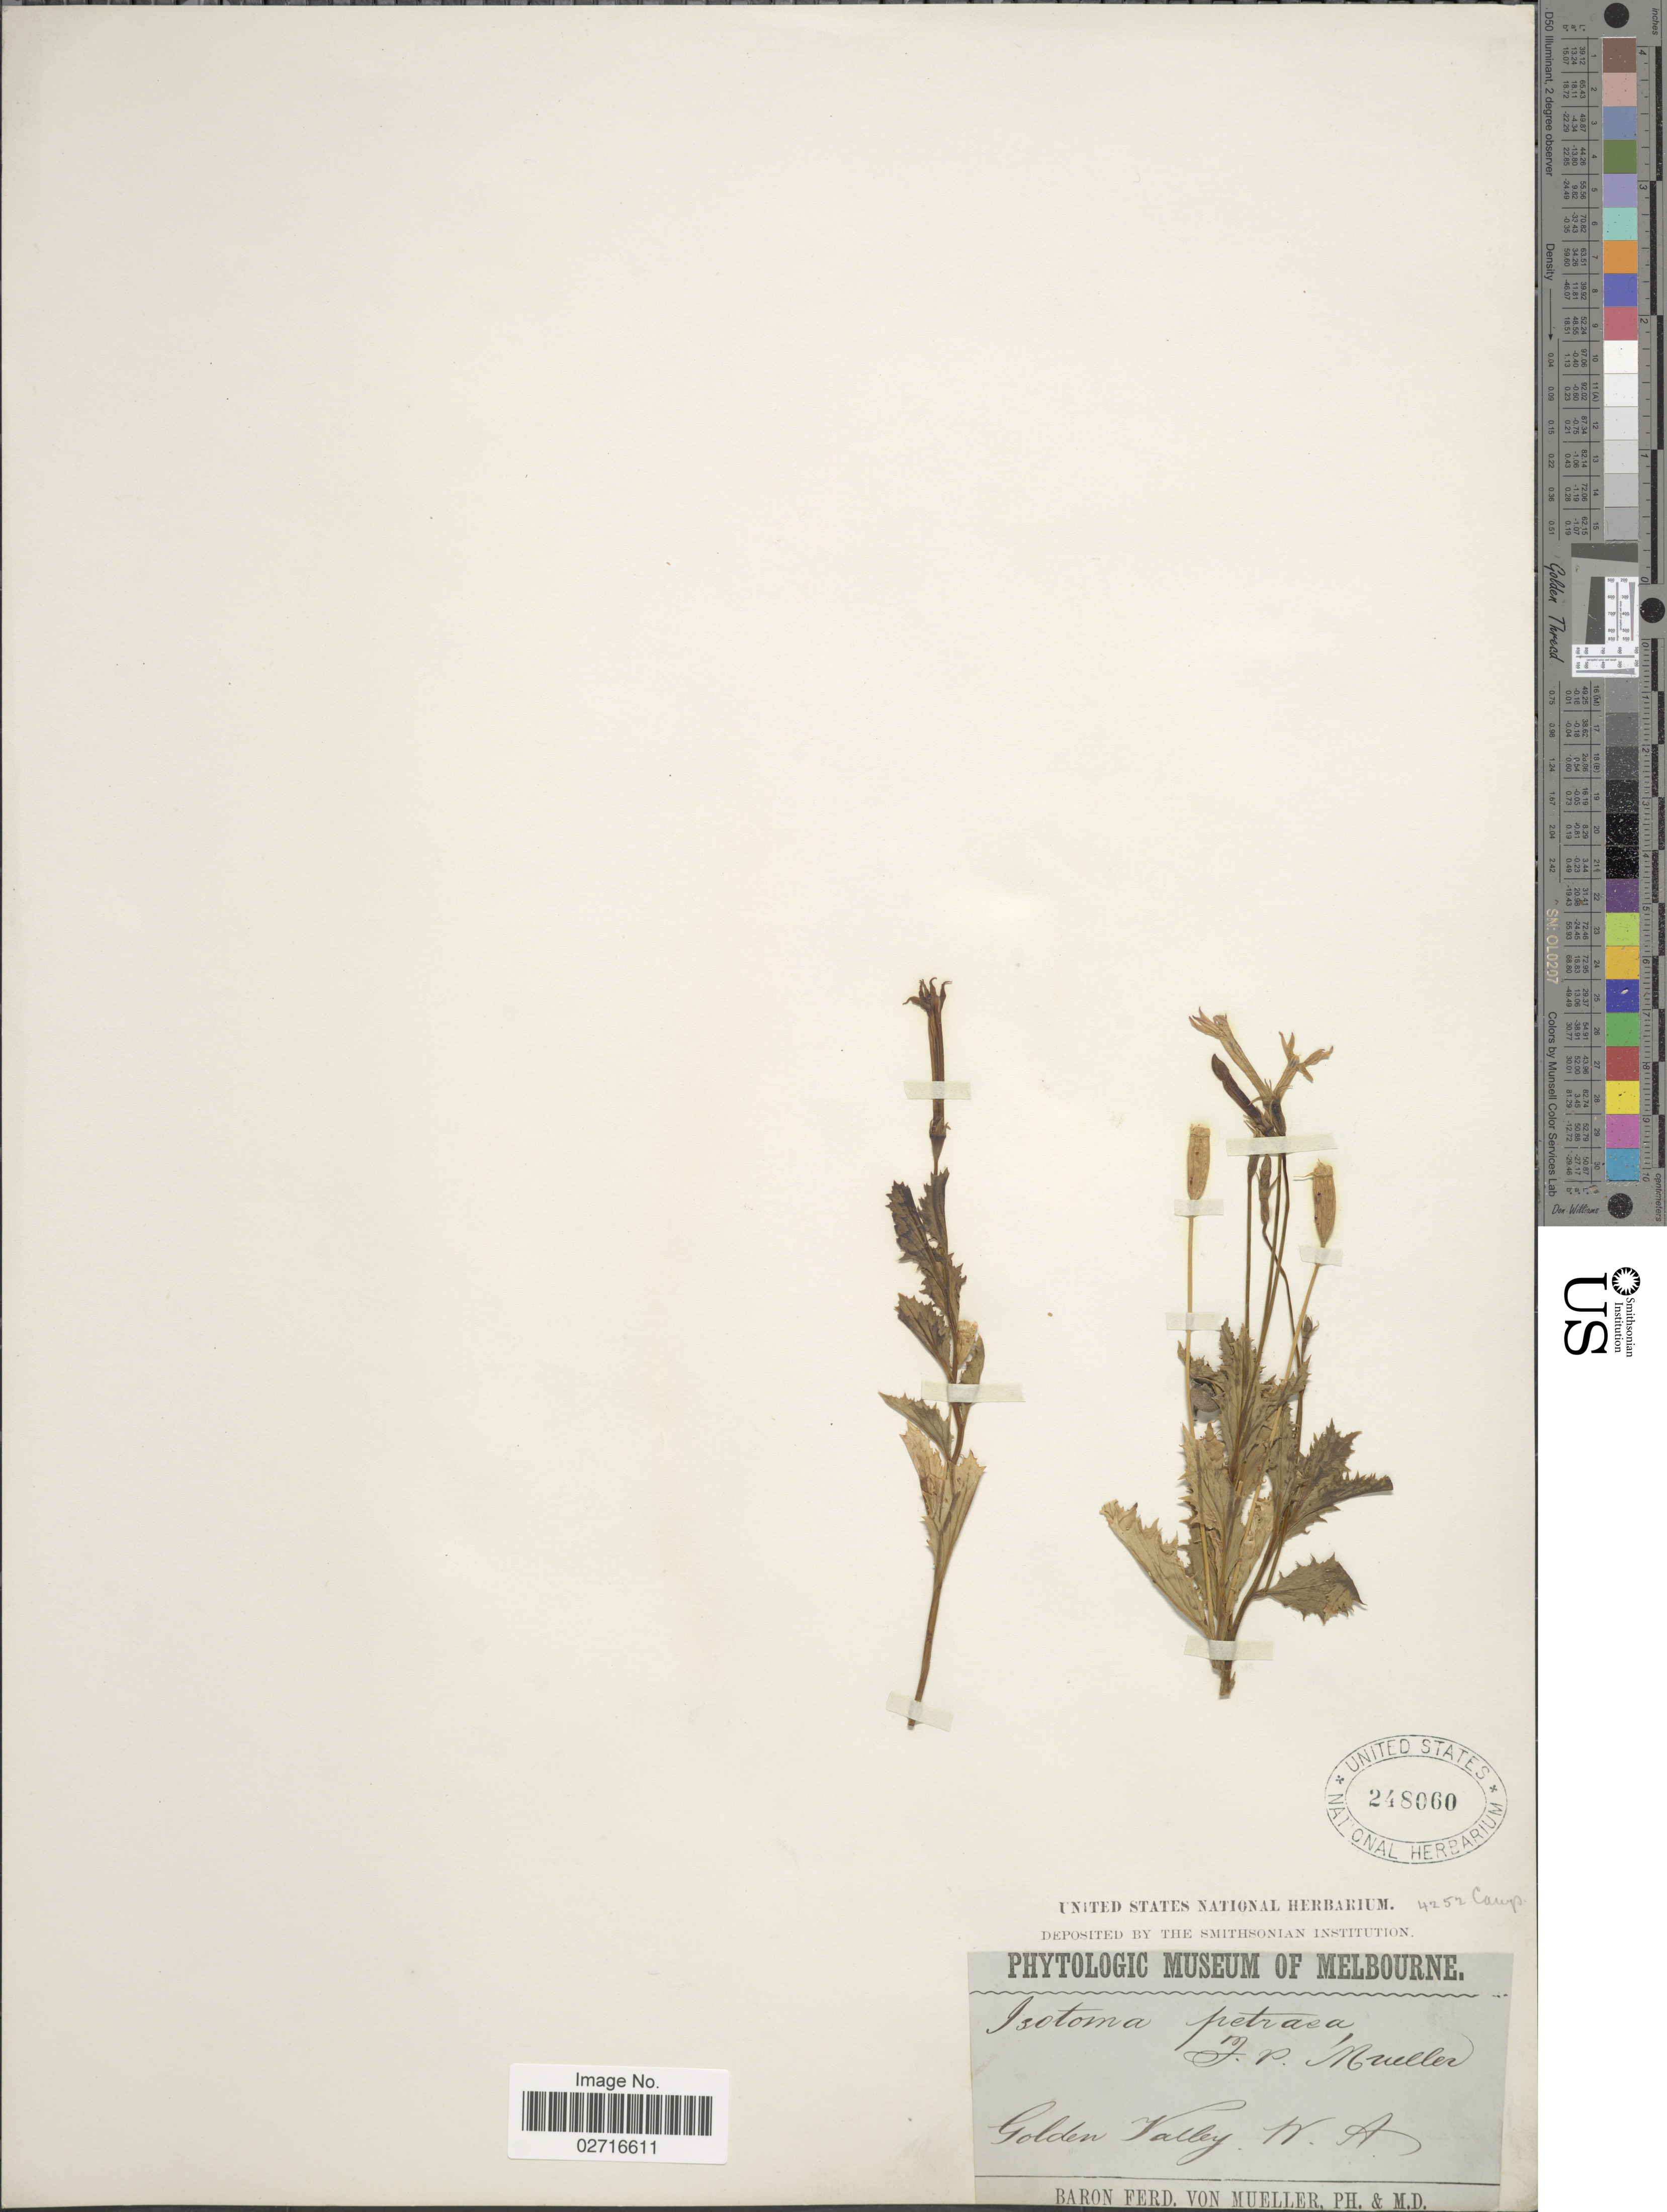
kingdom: Plantae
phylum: Tracheophyta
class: Magnoliopsida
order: Asterales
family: Campanulaceae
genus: Isotoma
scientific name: Isotoma petraea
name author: F. Muell.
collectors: F. Mueller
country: Australia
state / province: Western Australia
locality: Golden Valley.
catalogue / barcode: US 248060